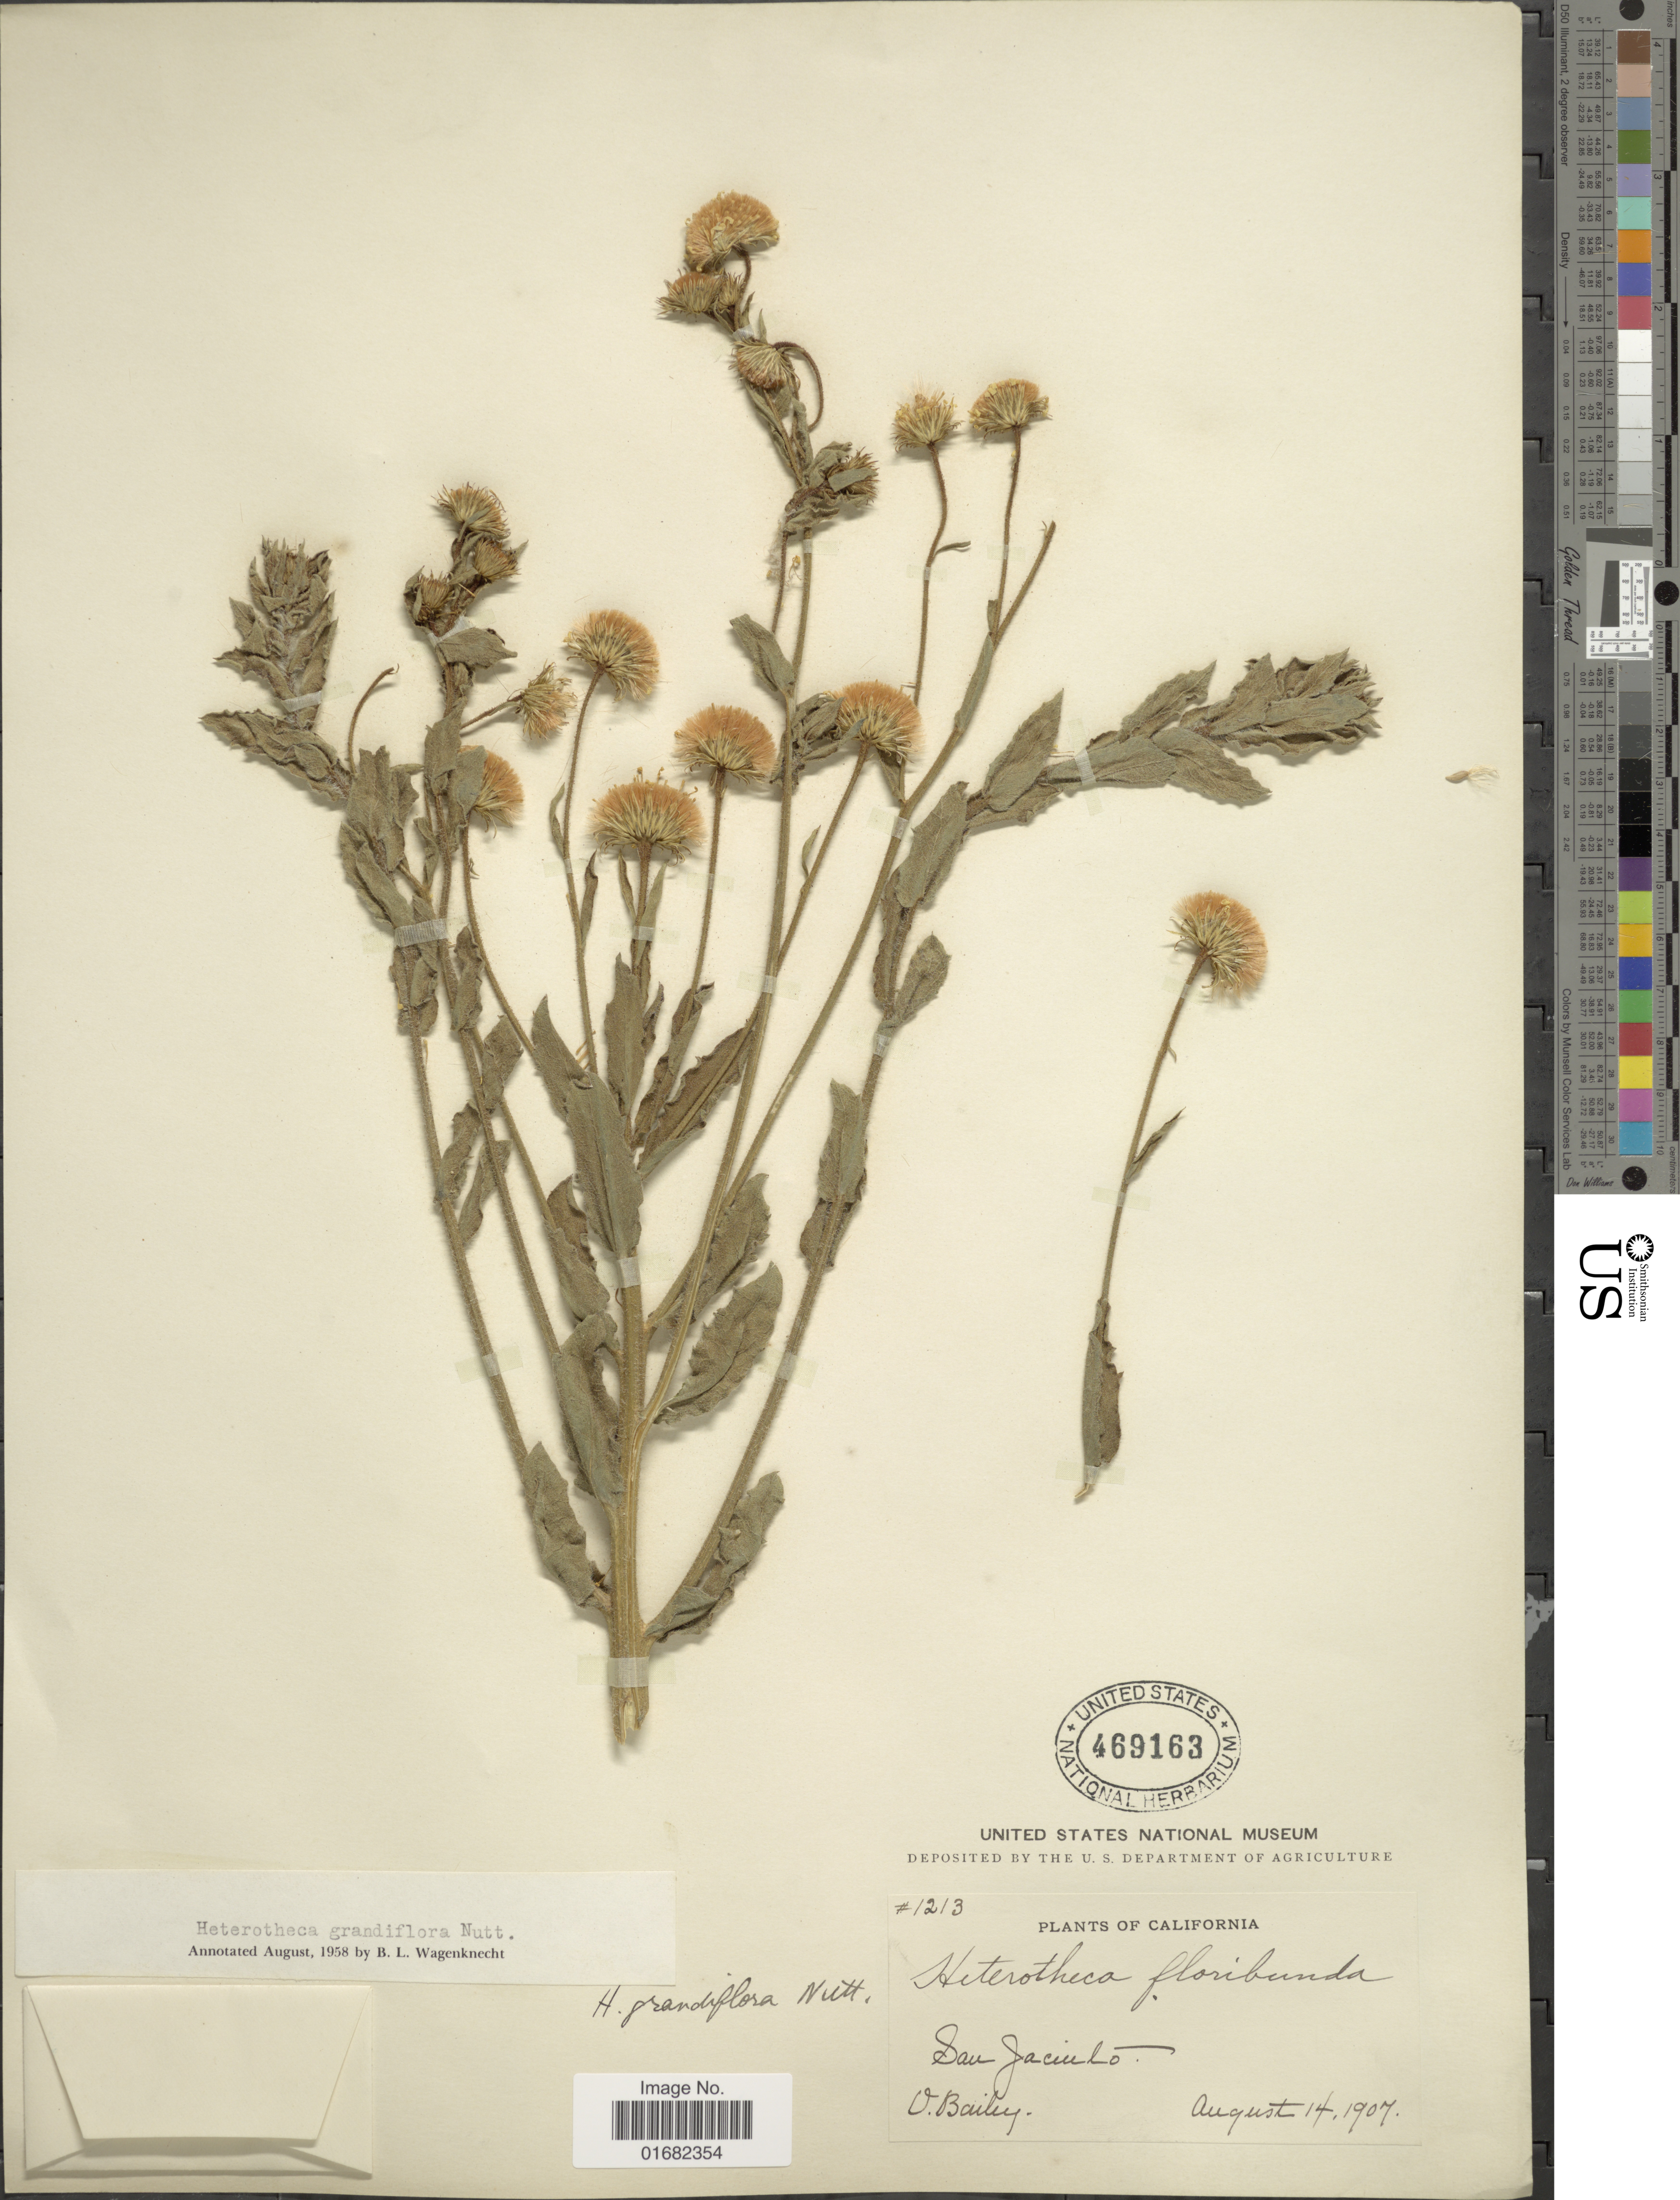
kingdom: Plantae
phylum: Tracheophyta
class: Magnoliopsida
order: Asterales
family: Asteraceae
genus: Heterotheca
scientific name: Heterotheca grandiflora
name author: Nutt.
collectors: V. L. Bailey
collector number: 1213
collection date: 1907-08-14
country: United States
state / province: California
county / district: Riverside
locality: San Jacinto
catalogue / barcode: US 469163